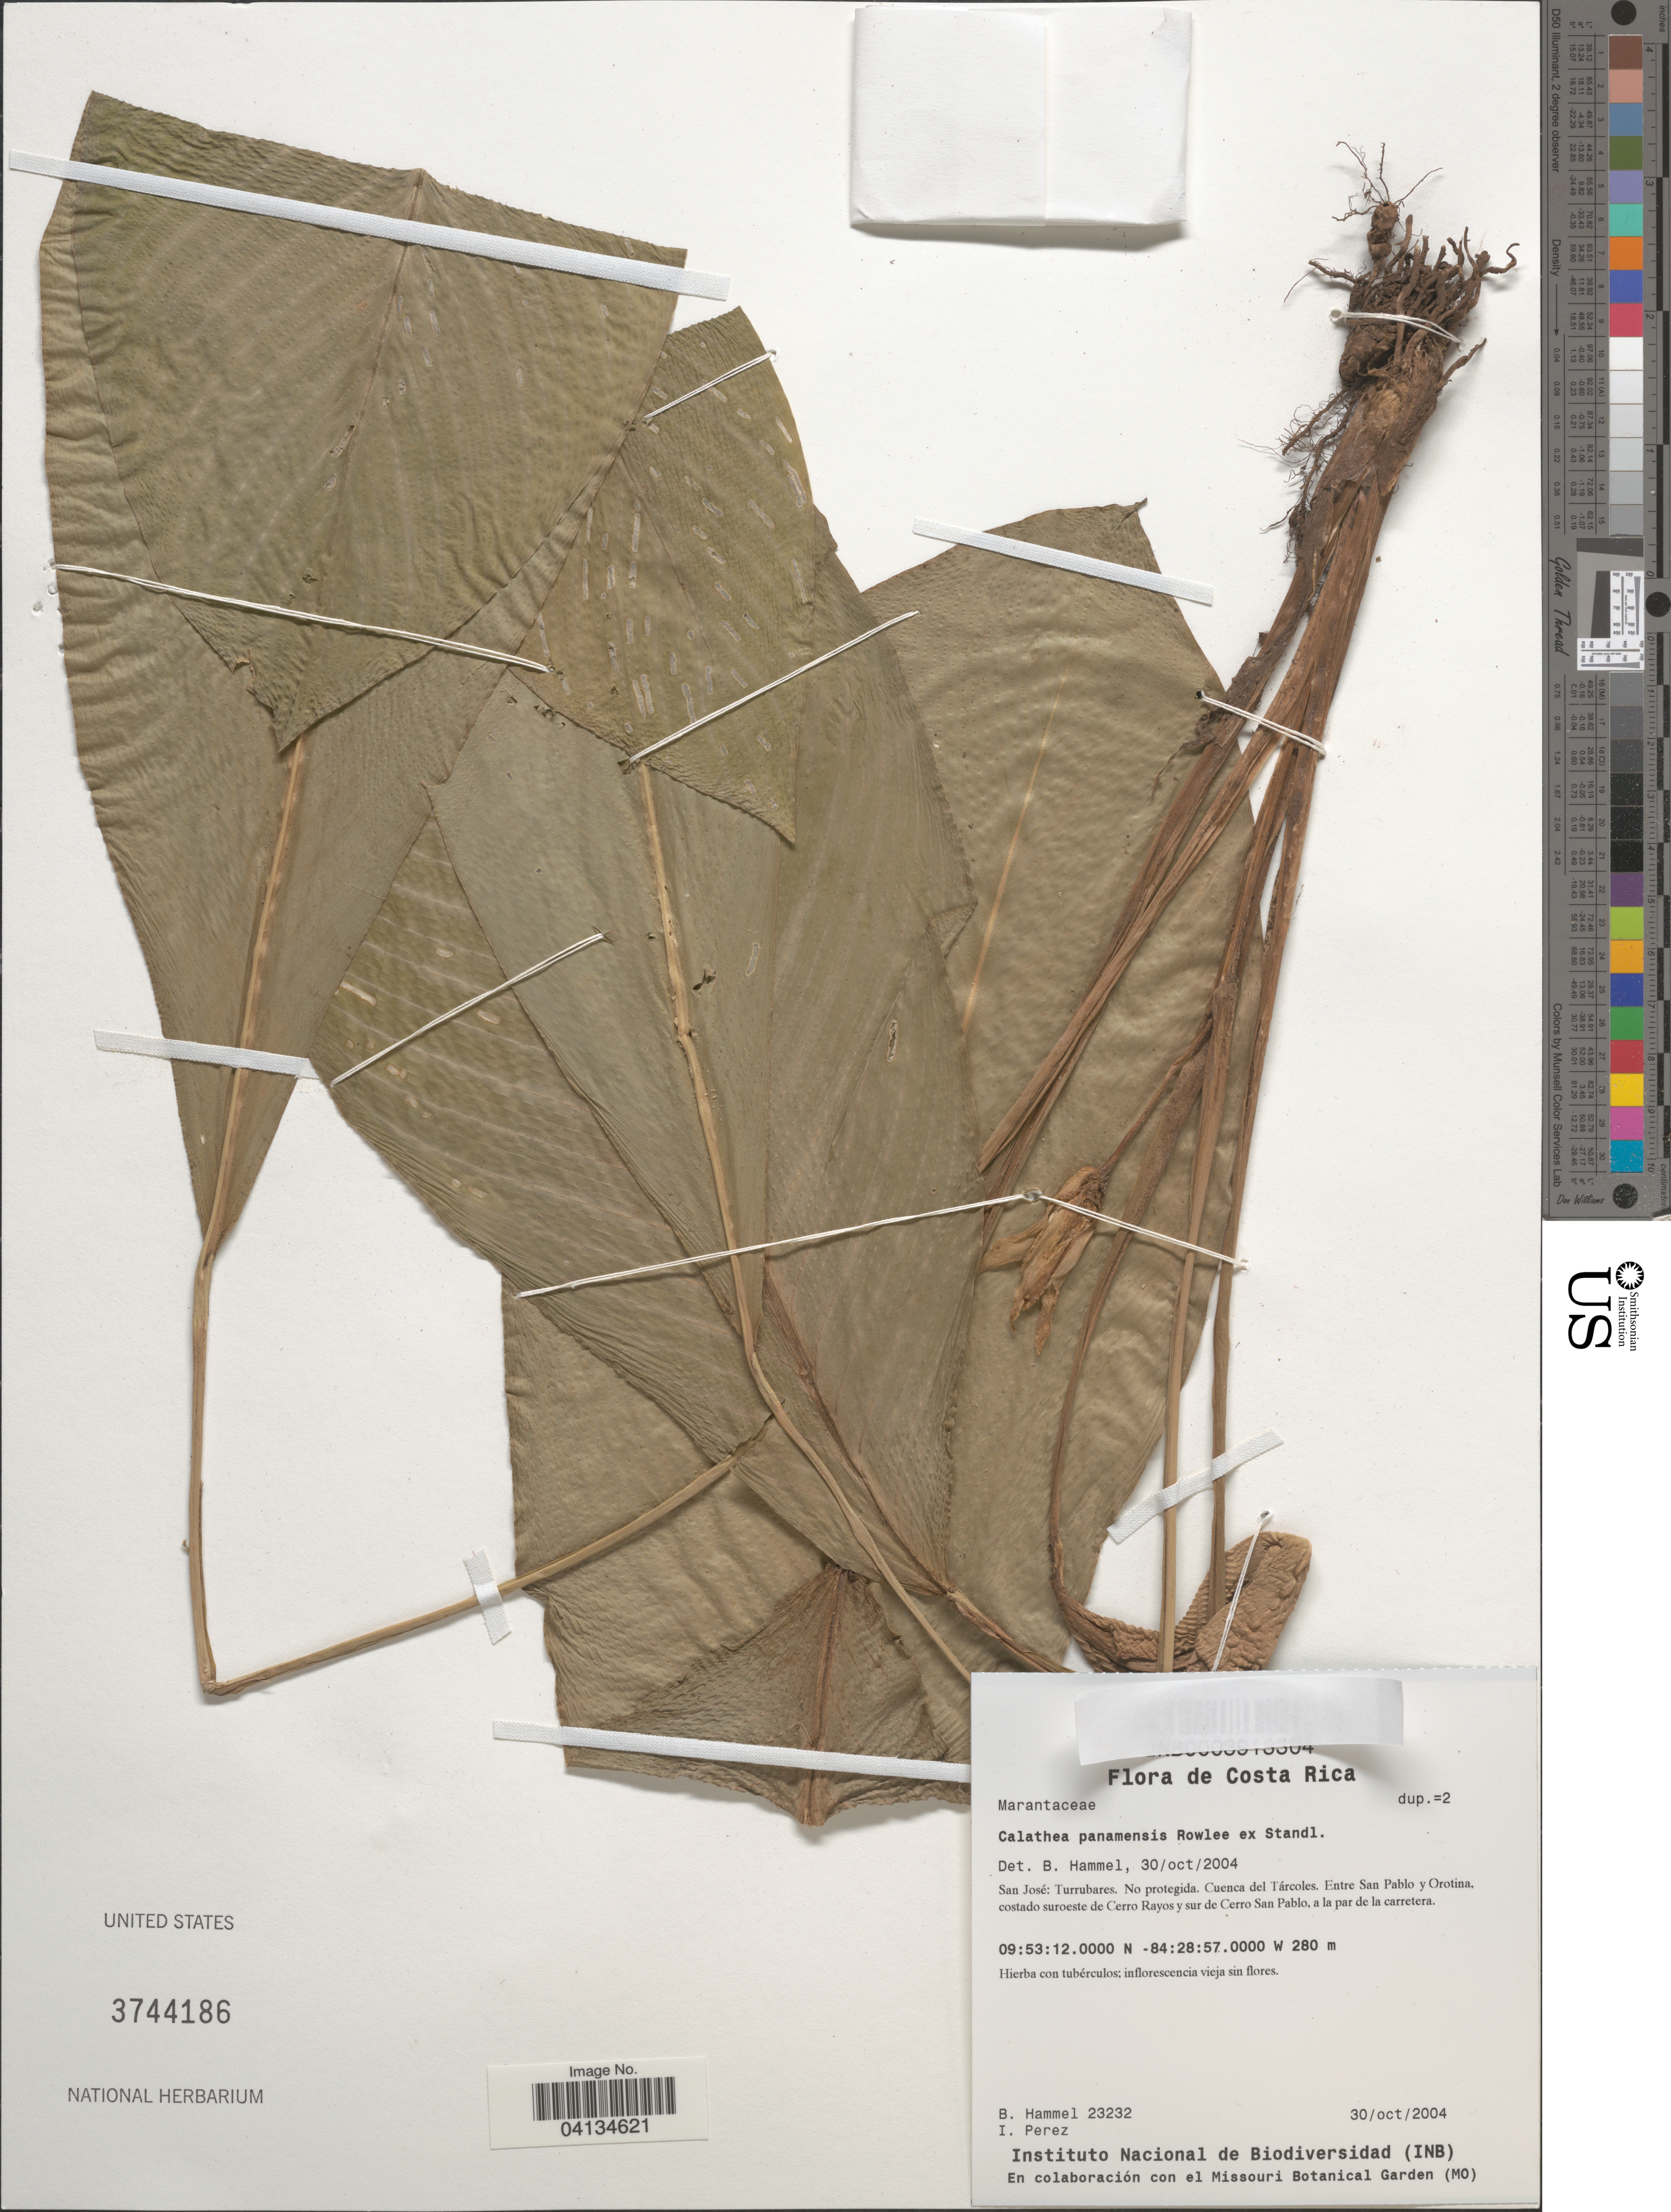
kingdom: Plantae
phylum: Tracheophyta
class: Liliopsida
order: Zingiberales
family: Marantaceae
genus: Calathea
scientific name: Calathea panamensis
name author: Rowlee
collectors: B. Hammel & I. Pérez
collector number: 23232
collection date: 2004-10-30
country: Costa Rica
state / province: San José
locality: Turrubares. No protegida. Cuenca del Tárcoles. Entre San Pablo y Orotina, costado suroeste de Cerro Rayos y sur de Cerro San Pablo, a la par de la carretera.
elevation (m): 280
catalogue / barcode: US 3744186